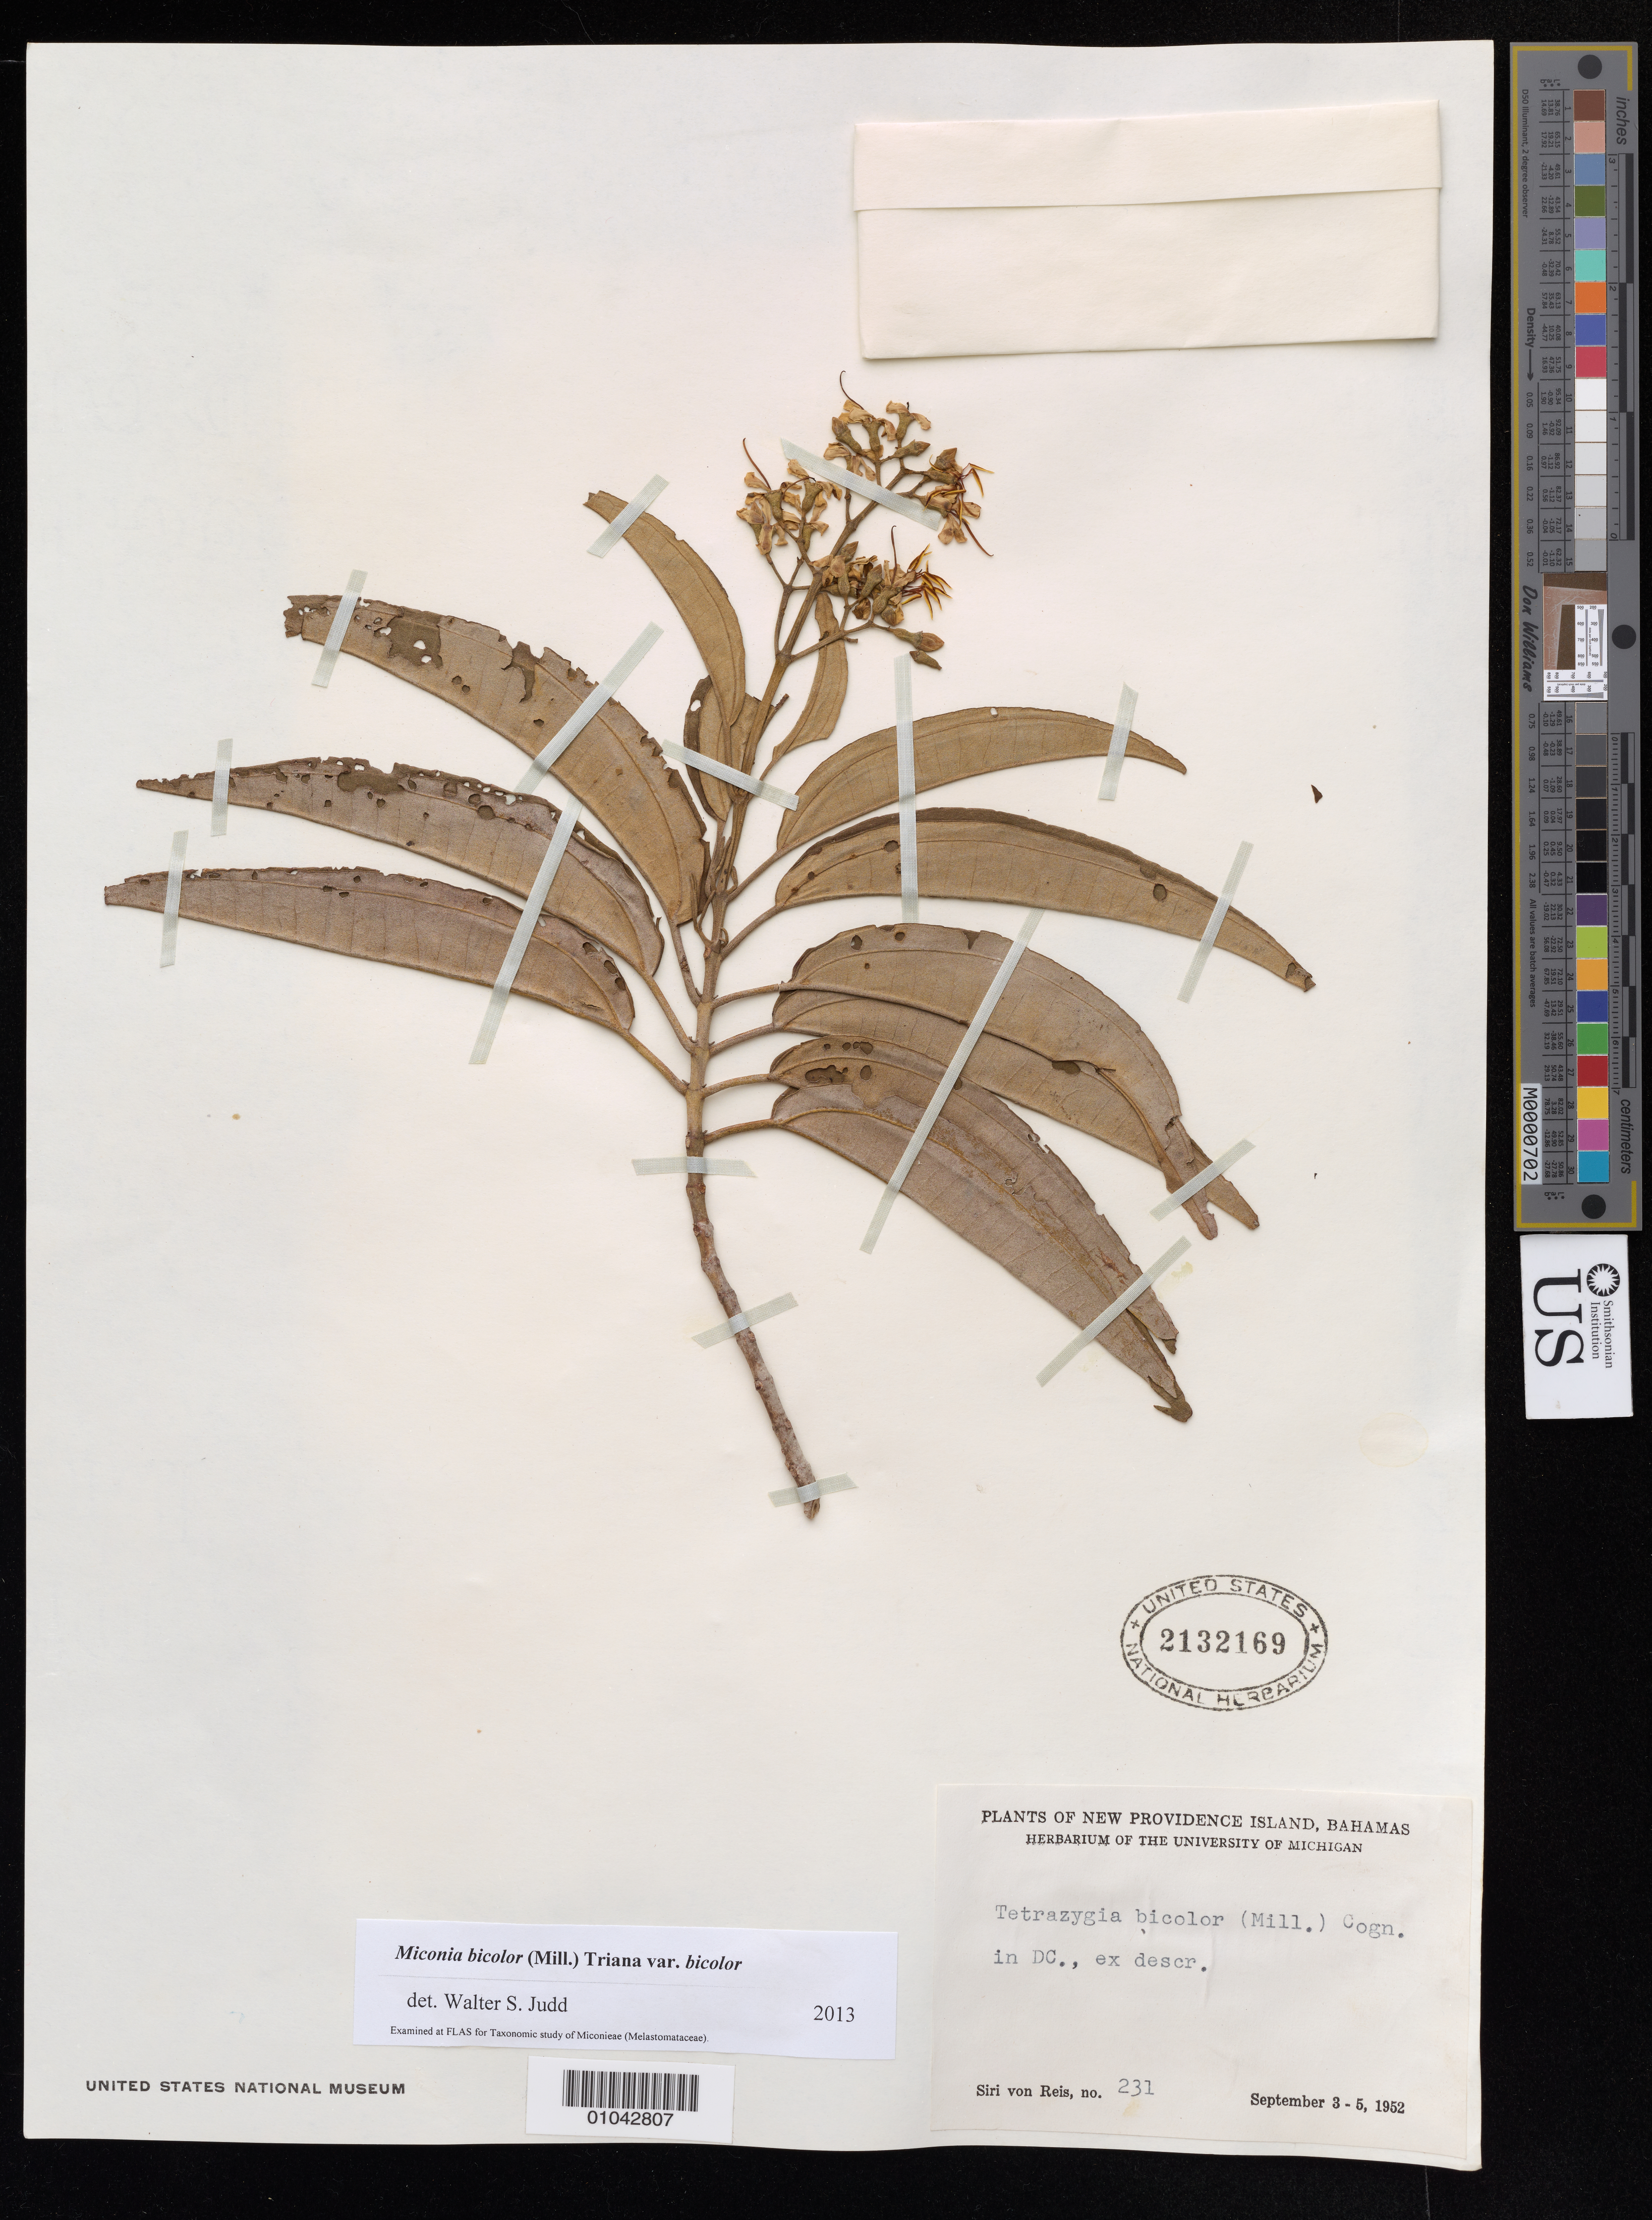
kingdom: Plantae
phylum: Tracheophyta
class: Magnoliopsida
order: Myrtales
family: Melastomataceae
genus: Miconia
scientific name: Miconia bicolor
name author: (Mill.) Triana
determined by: Judd, Walter S.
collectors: S. Von Reis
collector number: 231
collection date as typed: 03 Sep 1952 to 05 Sep 1952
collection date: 1952-09-03/1952-09-05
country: Bahamas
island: New Providence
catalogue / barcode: US 2132169